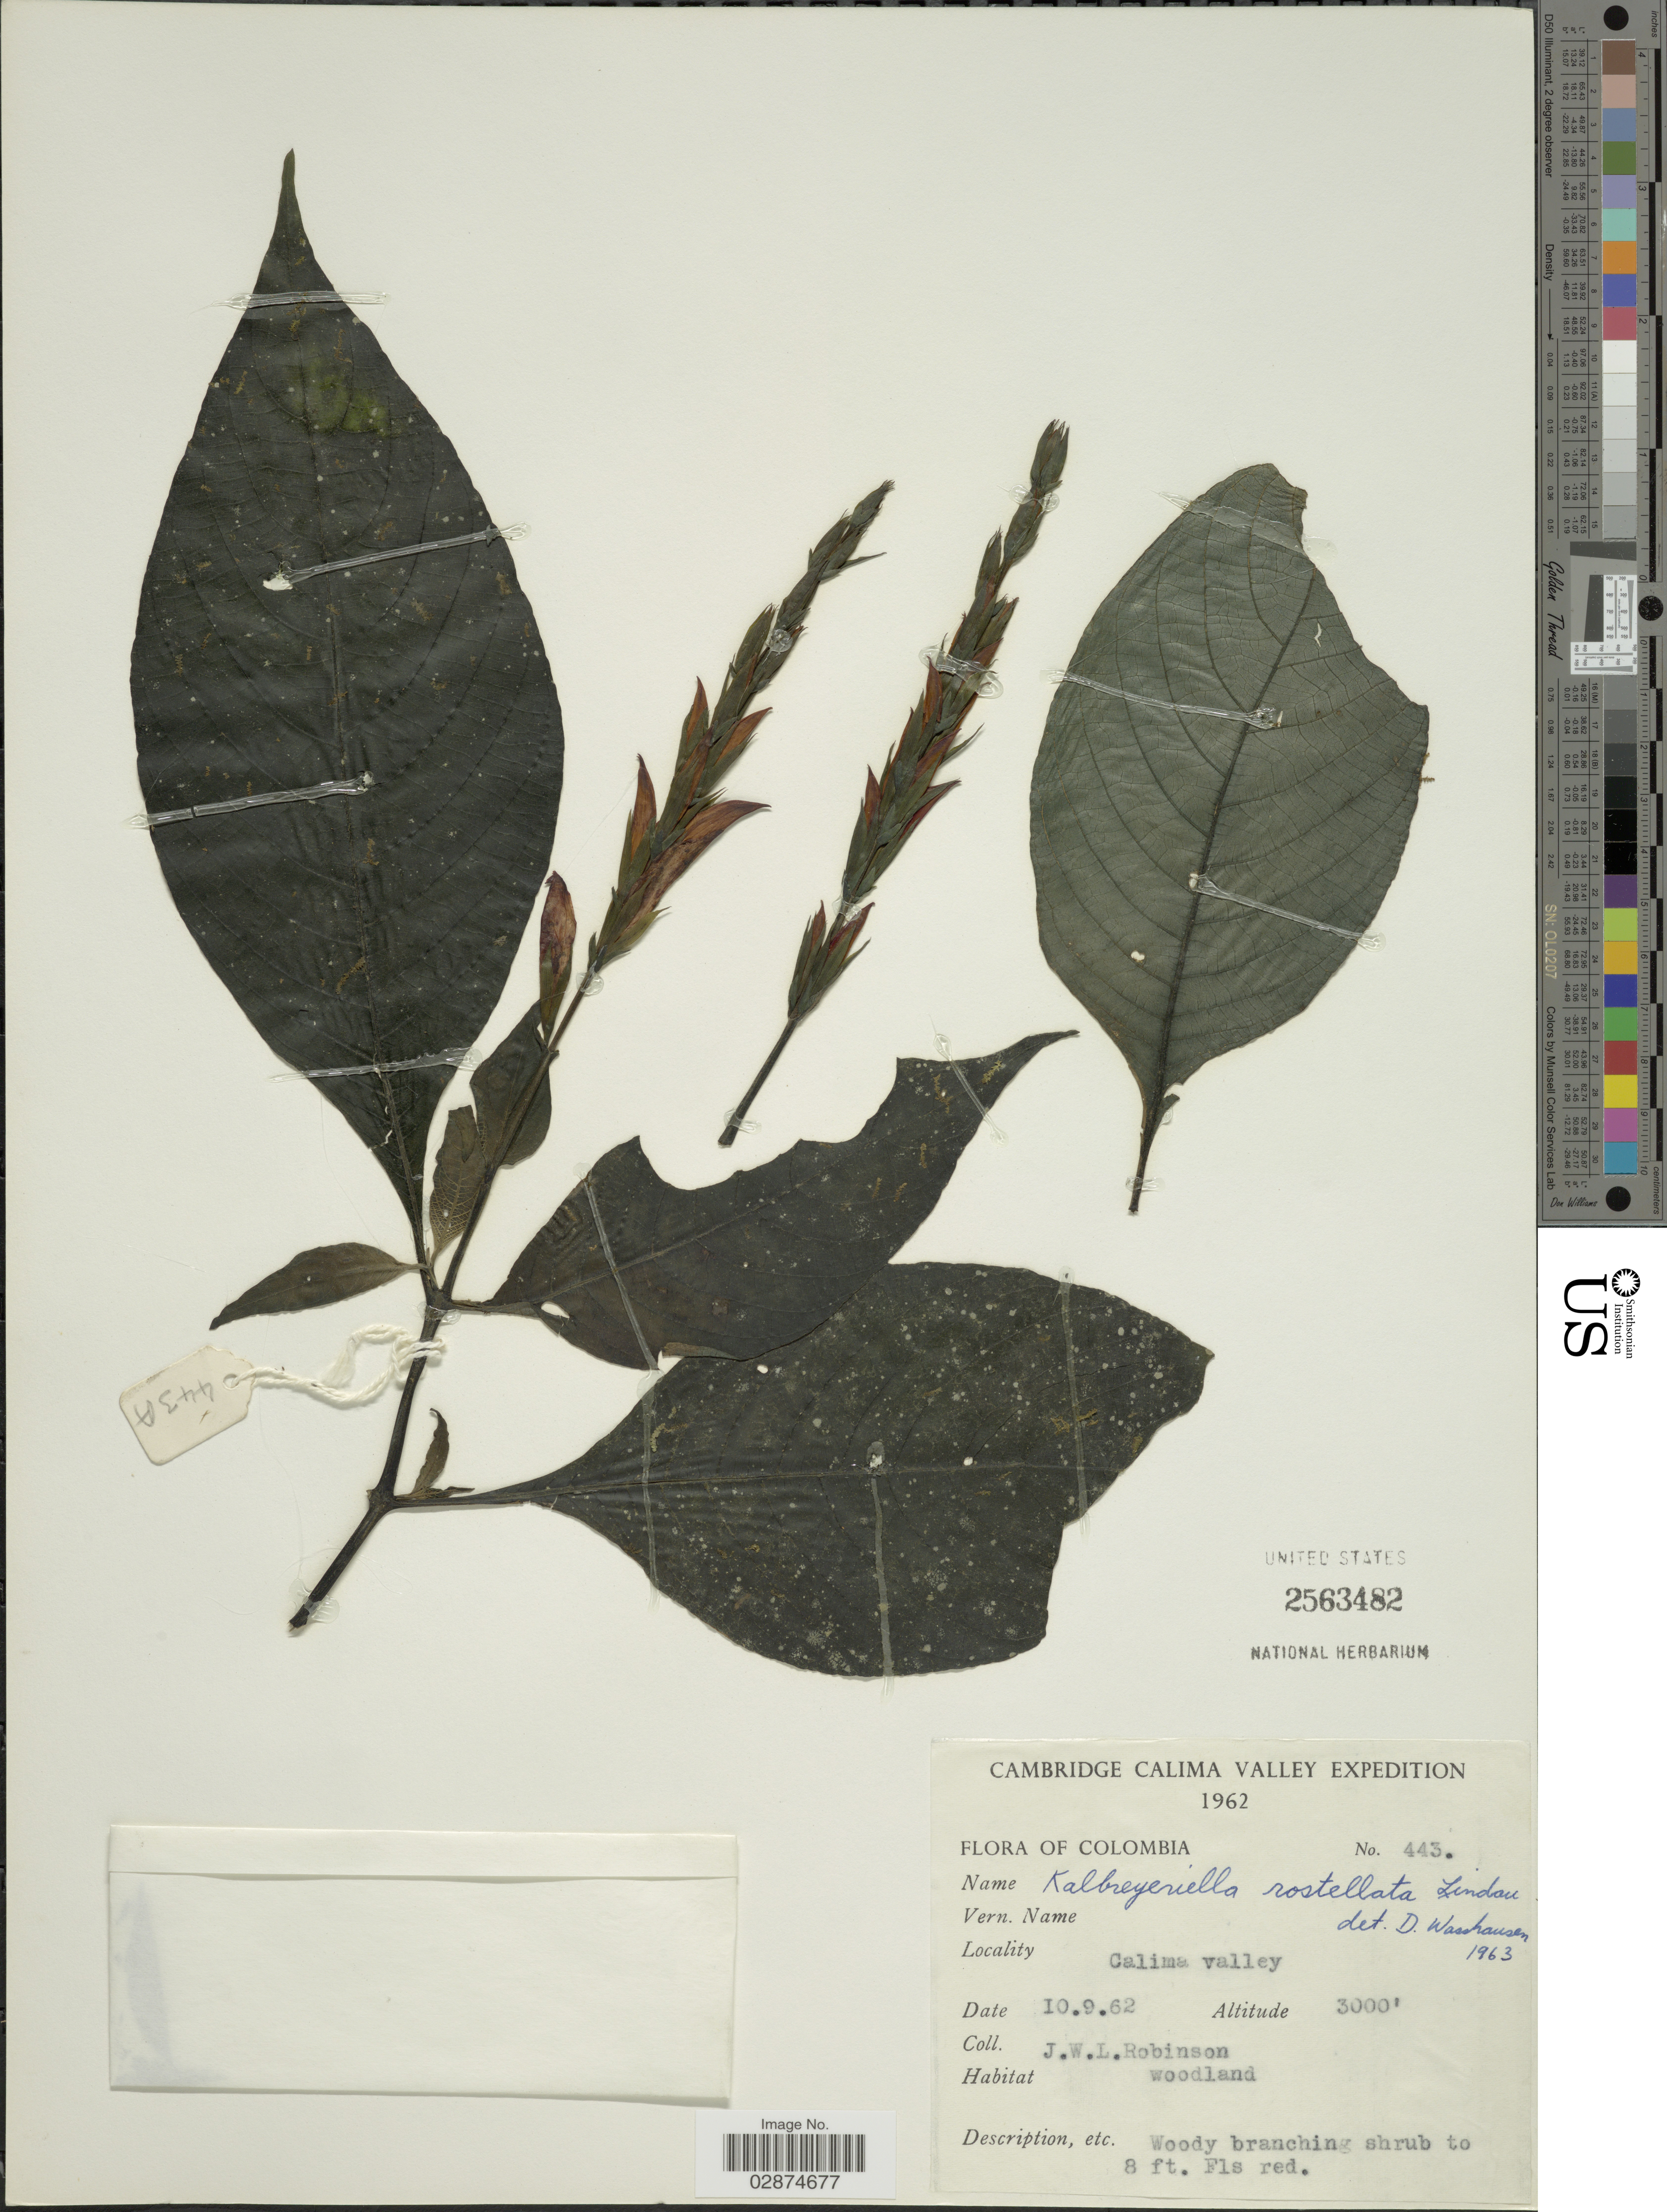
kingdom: Plantae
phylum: Tracheophyta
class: Magnoliopsida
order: Lamiales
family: Acanthaceae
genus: Kalbreyeriella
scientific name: Kalbreyeriella rostellata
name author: Lindau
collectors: J. W. Robinson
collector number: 443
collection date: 1962-09-10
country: Colombia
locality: Calima Valley.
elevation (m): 914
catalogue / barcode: US 2563482